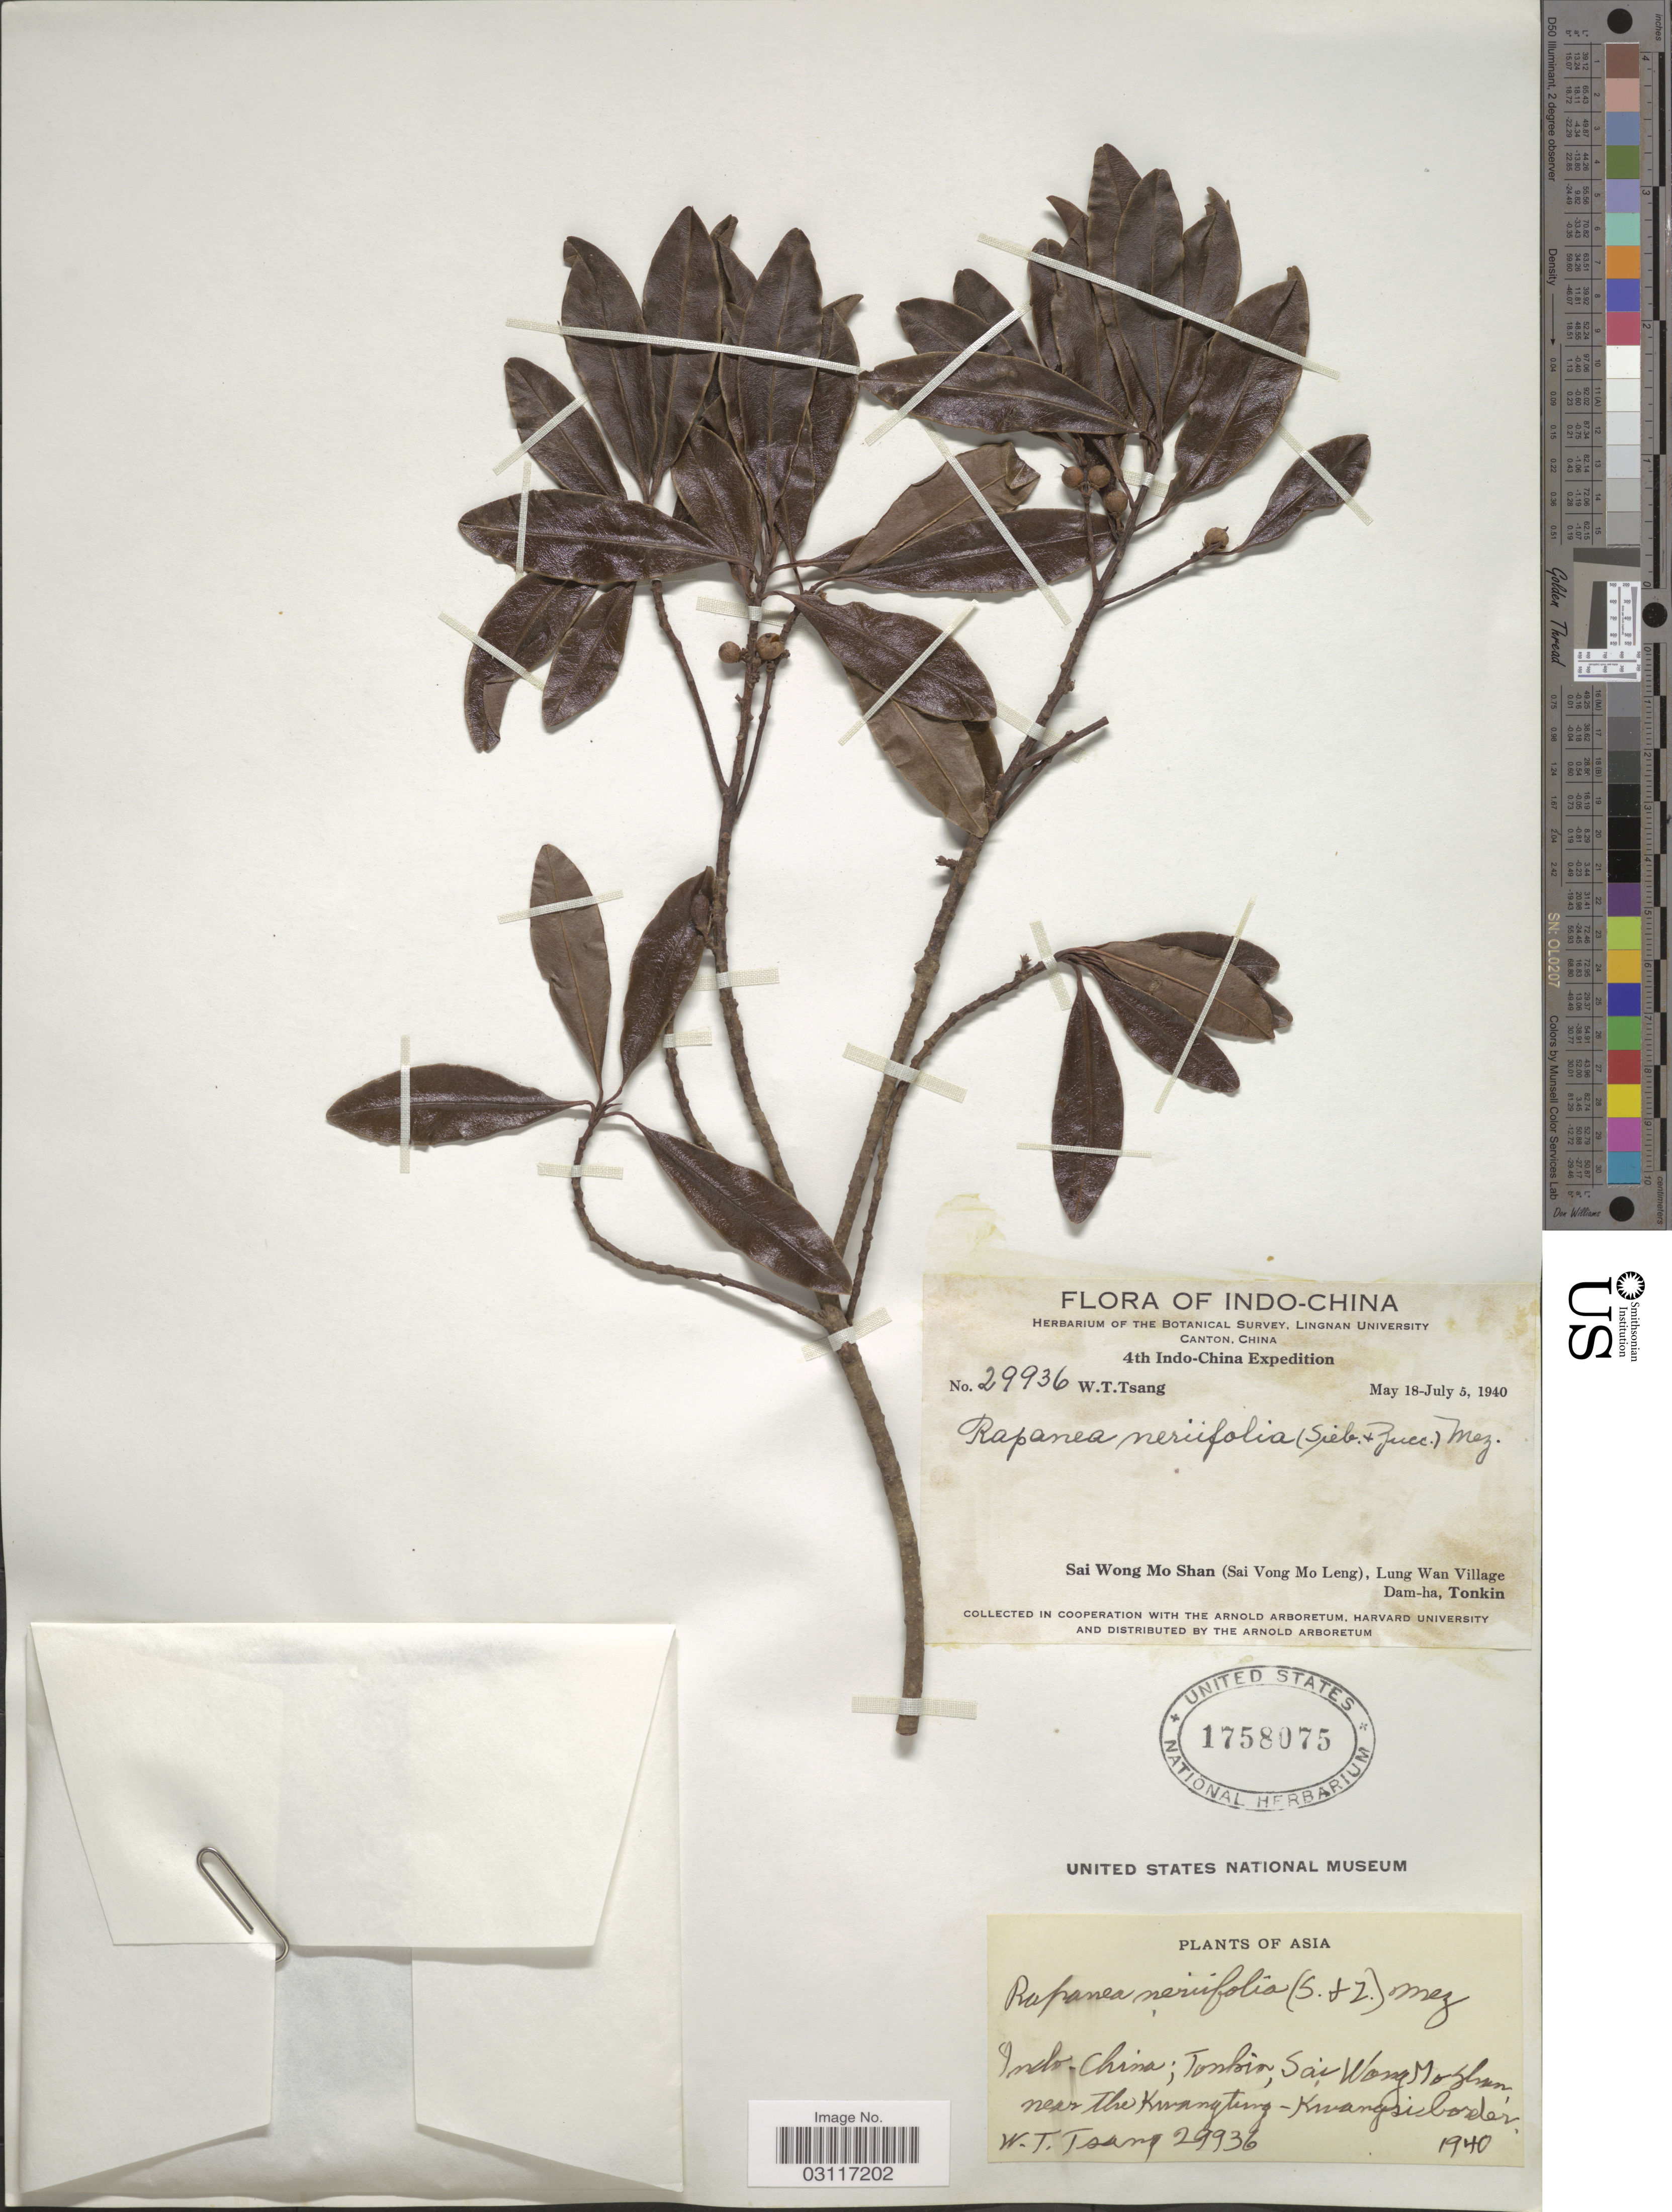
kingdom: Plantae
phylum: Tracheophyta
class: Magnoliopsida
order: Ericales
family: Primulaceae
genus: Myrsine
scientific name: Myrsine seguinii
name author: H. Lév.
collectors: W. T. Tsang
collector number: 29936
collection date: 1940-05-18/1940-07-05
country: Vietnam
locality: Indo-China. Sai Wong Mo Shan (Sai Vong Mo Leng) Lomg Ngong Village, Dam-ha, Tonkin. Asia, near the Kwangtung-Kwangsi border.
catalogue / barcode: US 1758075